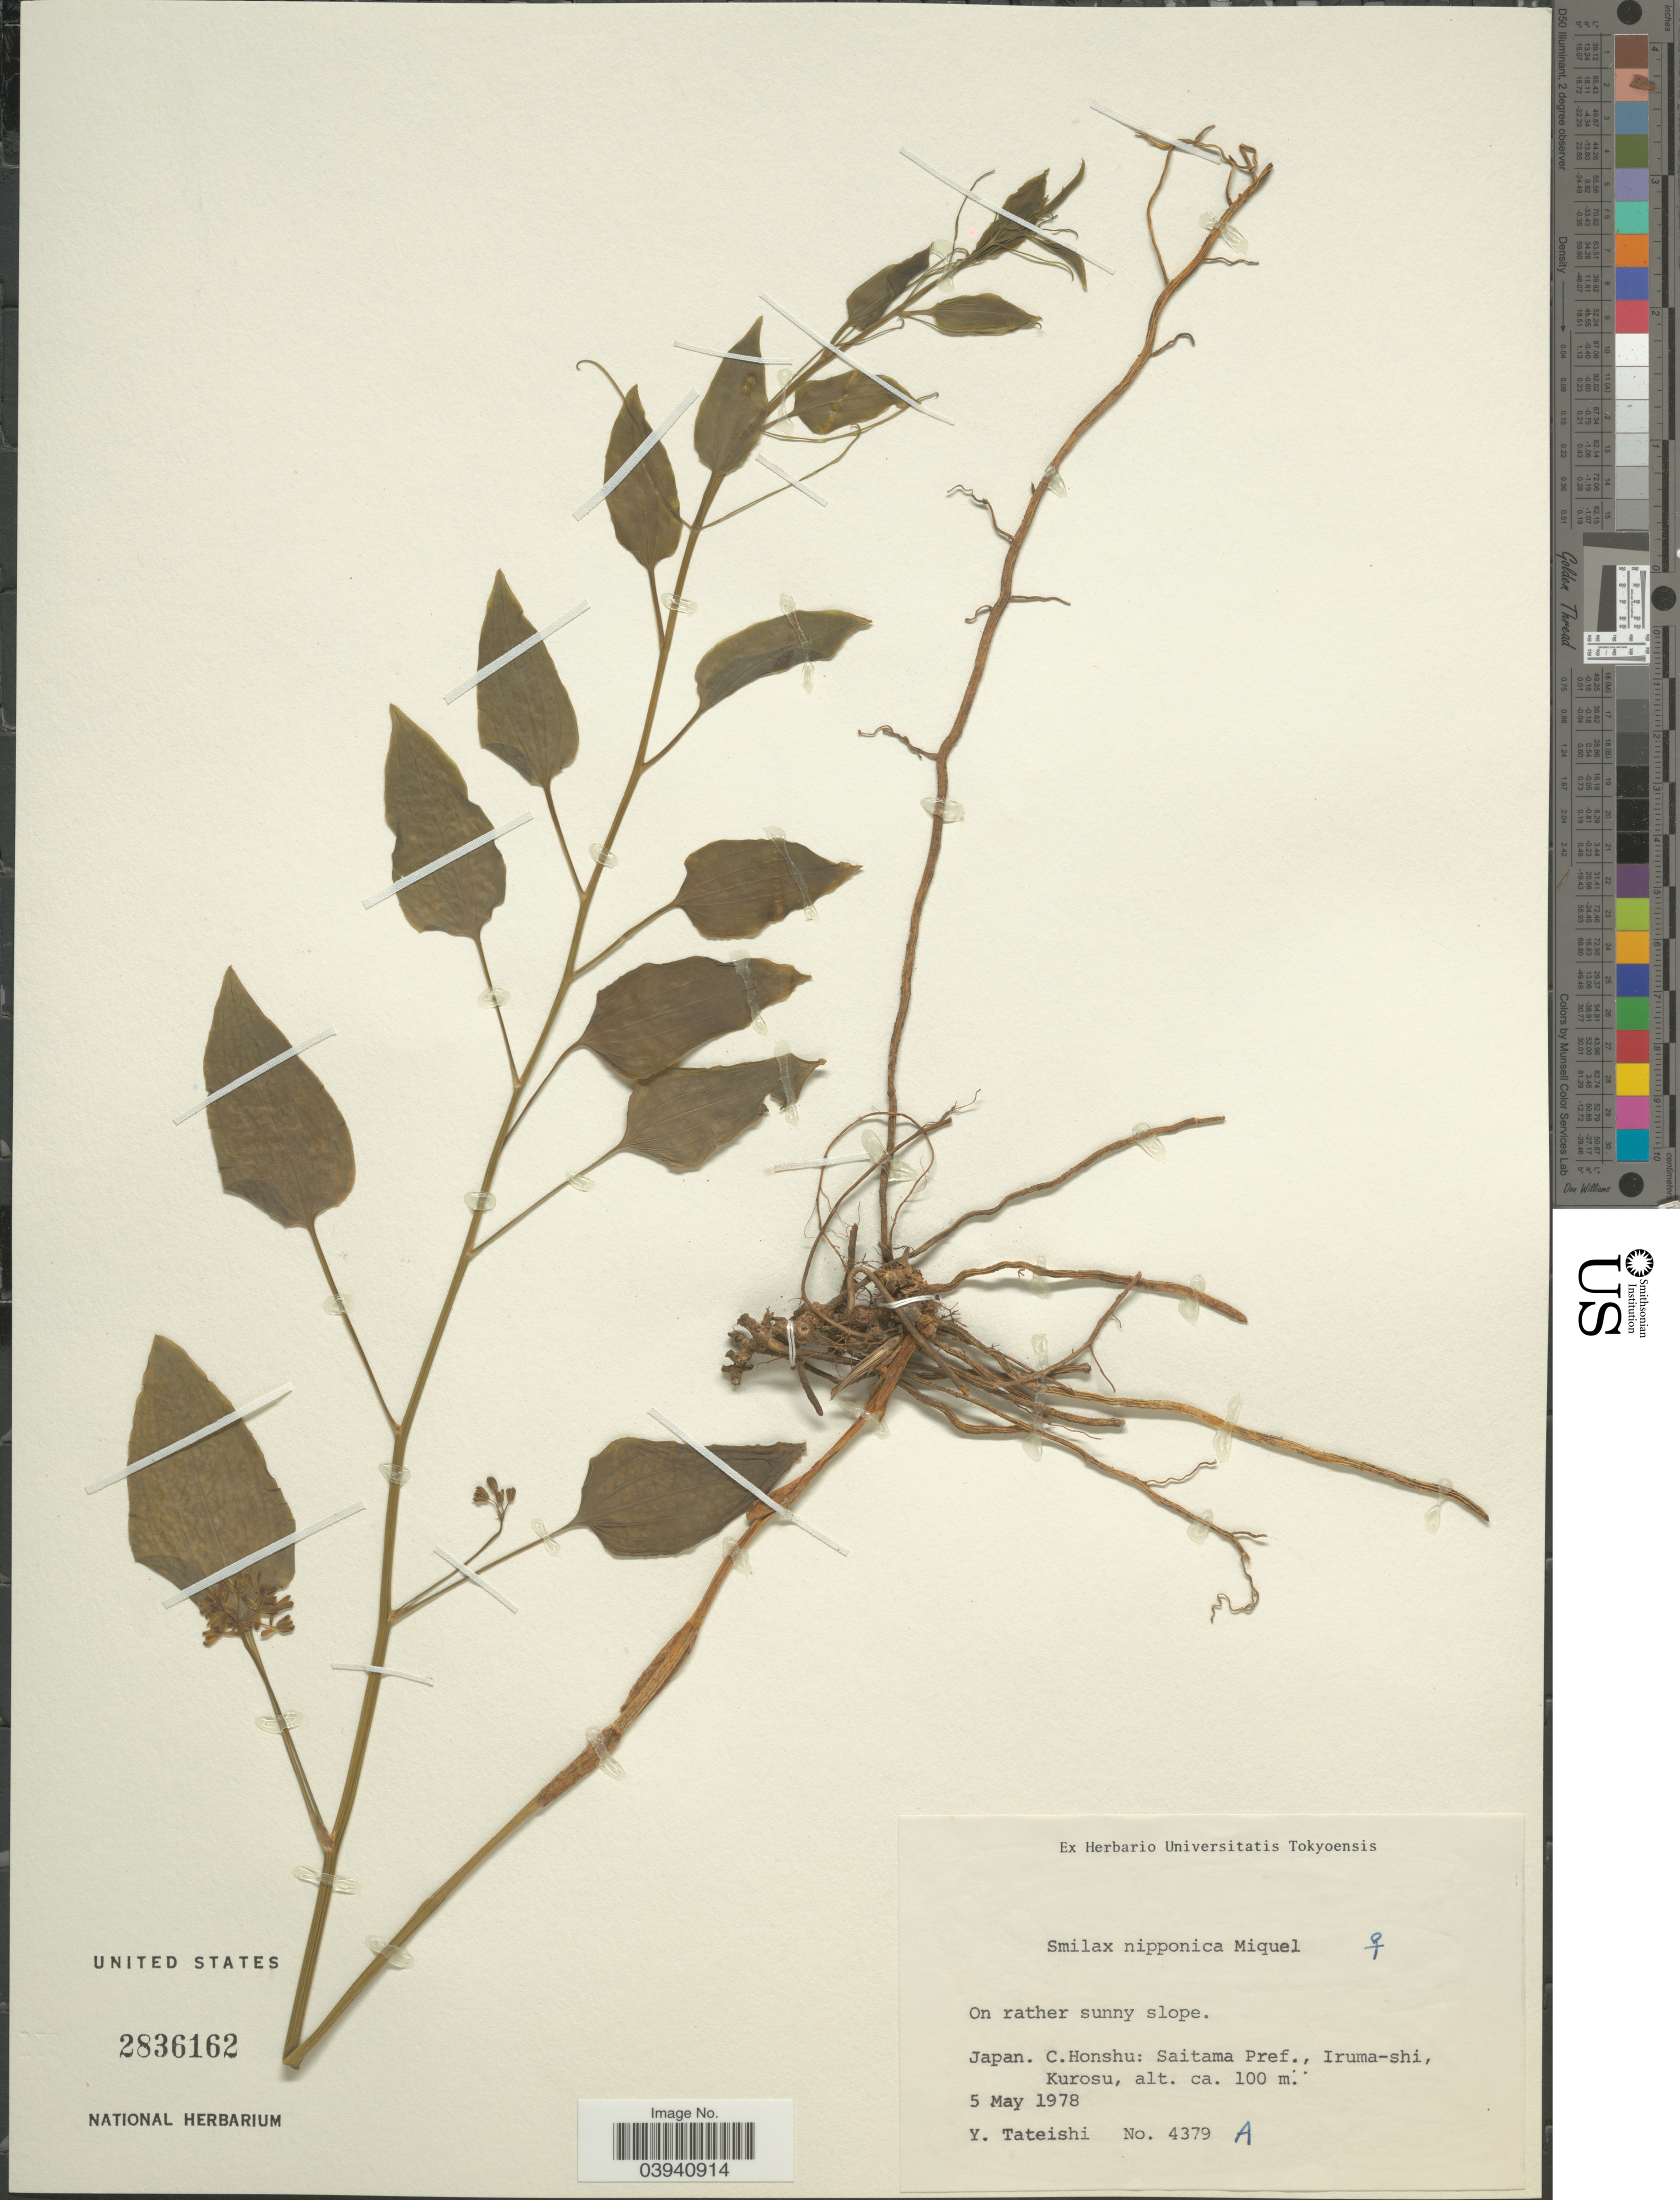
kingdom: Plantae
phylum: Tracheophyta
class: Liliopsida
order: Liliales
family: Smilacaceae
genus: Smilax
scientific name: Smilax nipponica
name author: Miq.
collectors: Y. Tateishi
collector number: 4379A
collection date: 1978-05-05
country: Japan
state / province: Saitama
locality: C.Honshu: Saitama Pref., Iruma-shi, Kurosu.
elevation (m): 100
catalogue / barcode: US 2836162